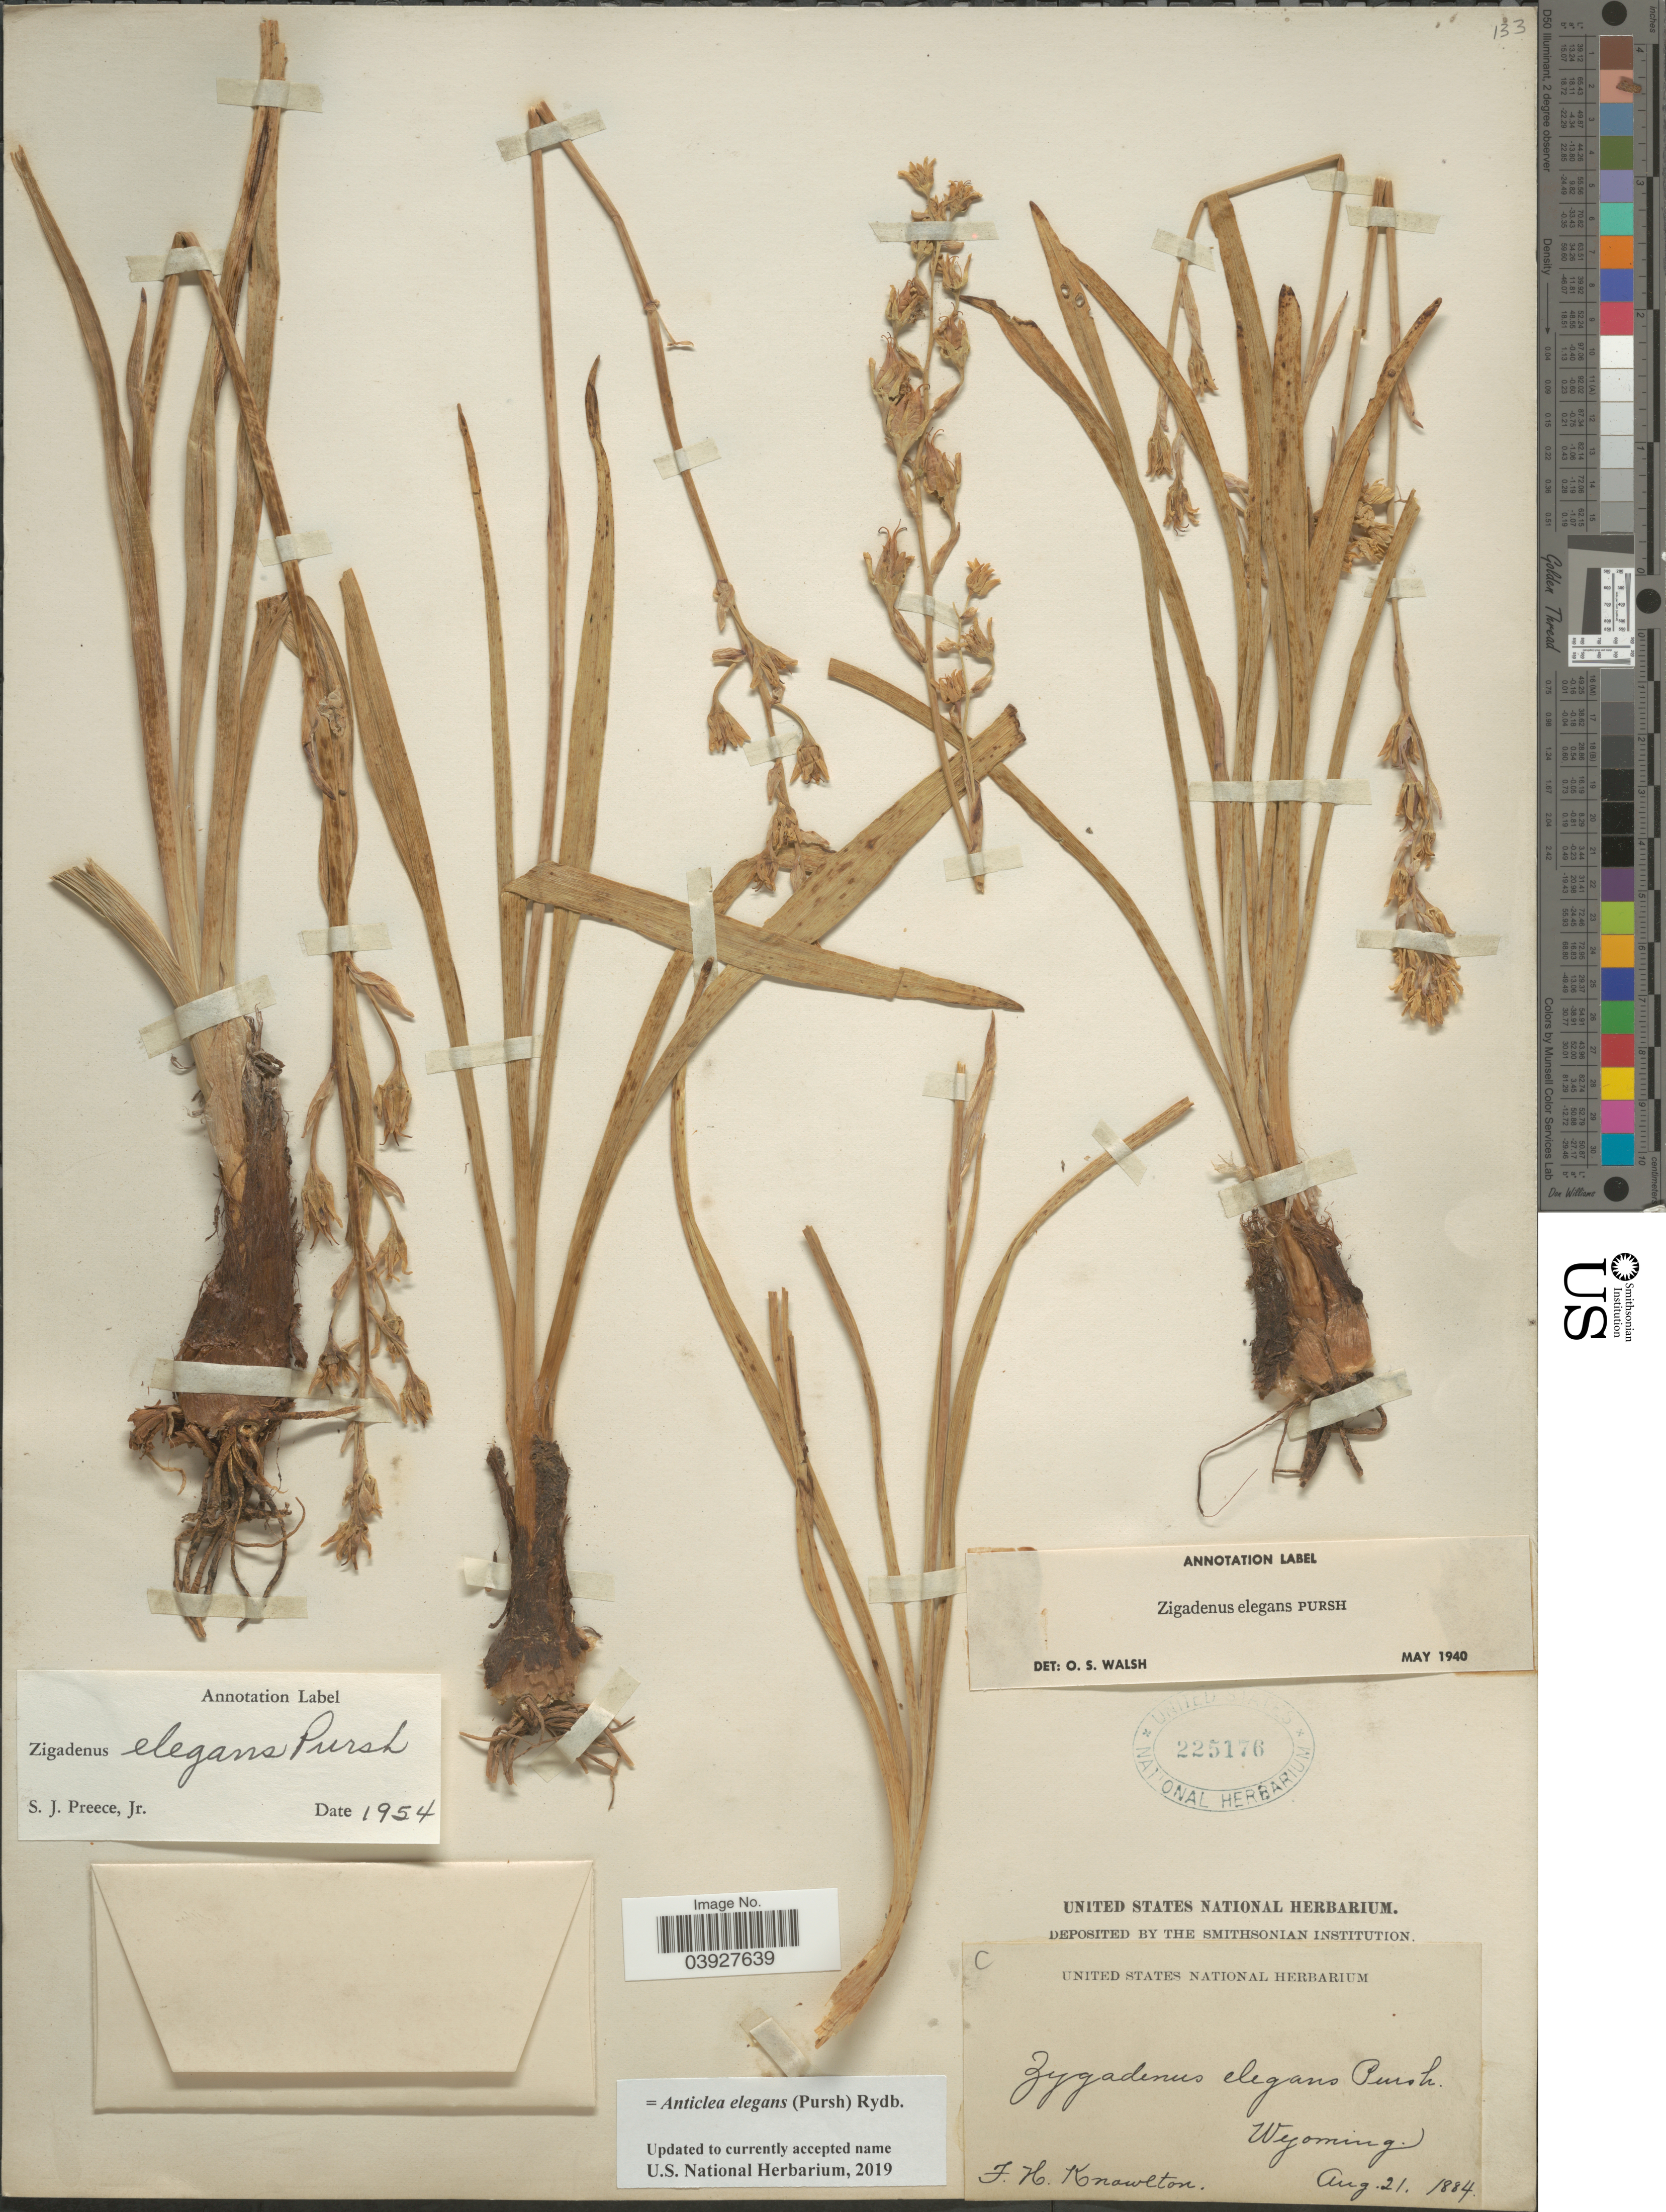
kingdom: Plantae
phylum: Tracheophyta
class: Liliopsida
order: Liliales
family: Melanthiaceae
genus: Anticlea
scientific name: Anticlea elegans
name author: (Pursh) Rydb.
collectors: F. H. Knowlton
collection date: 1884-08-21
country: United States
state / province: Wyoming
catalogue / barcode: US 225176